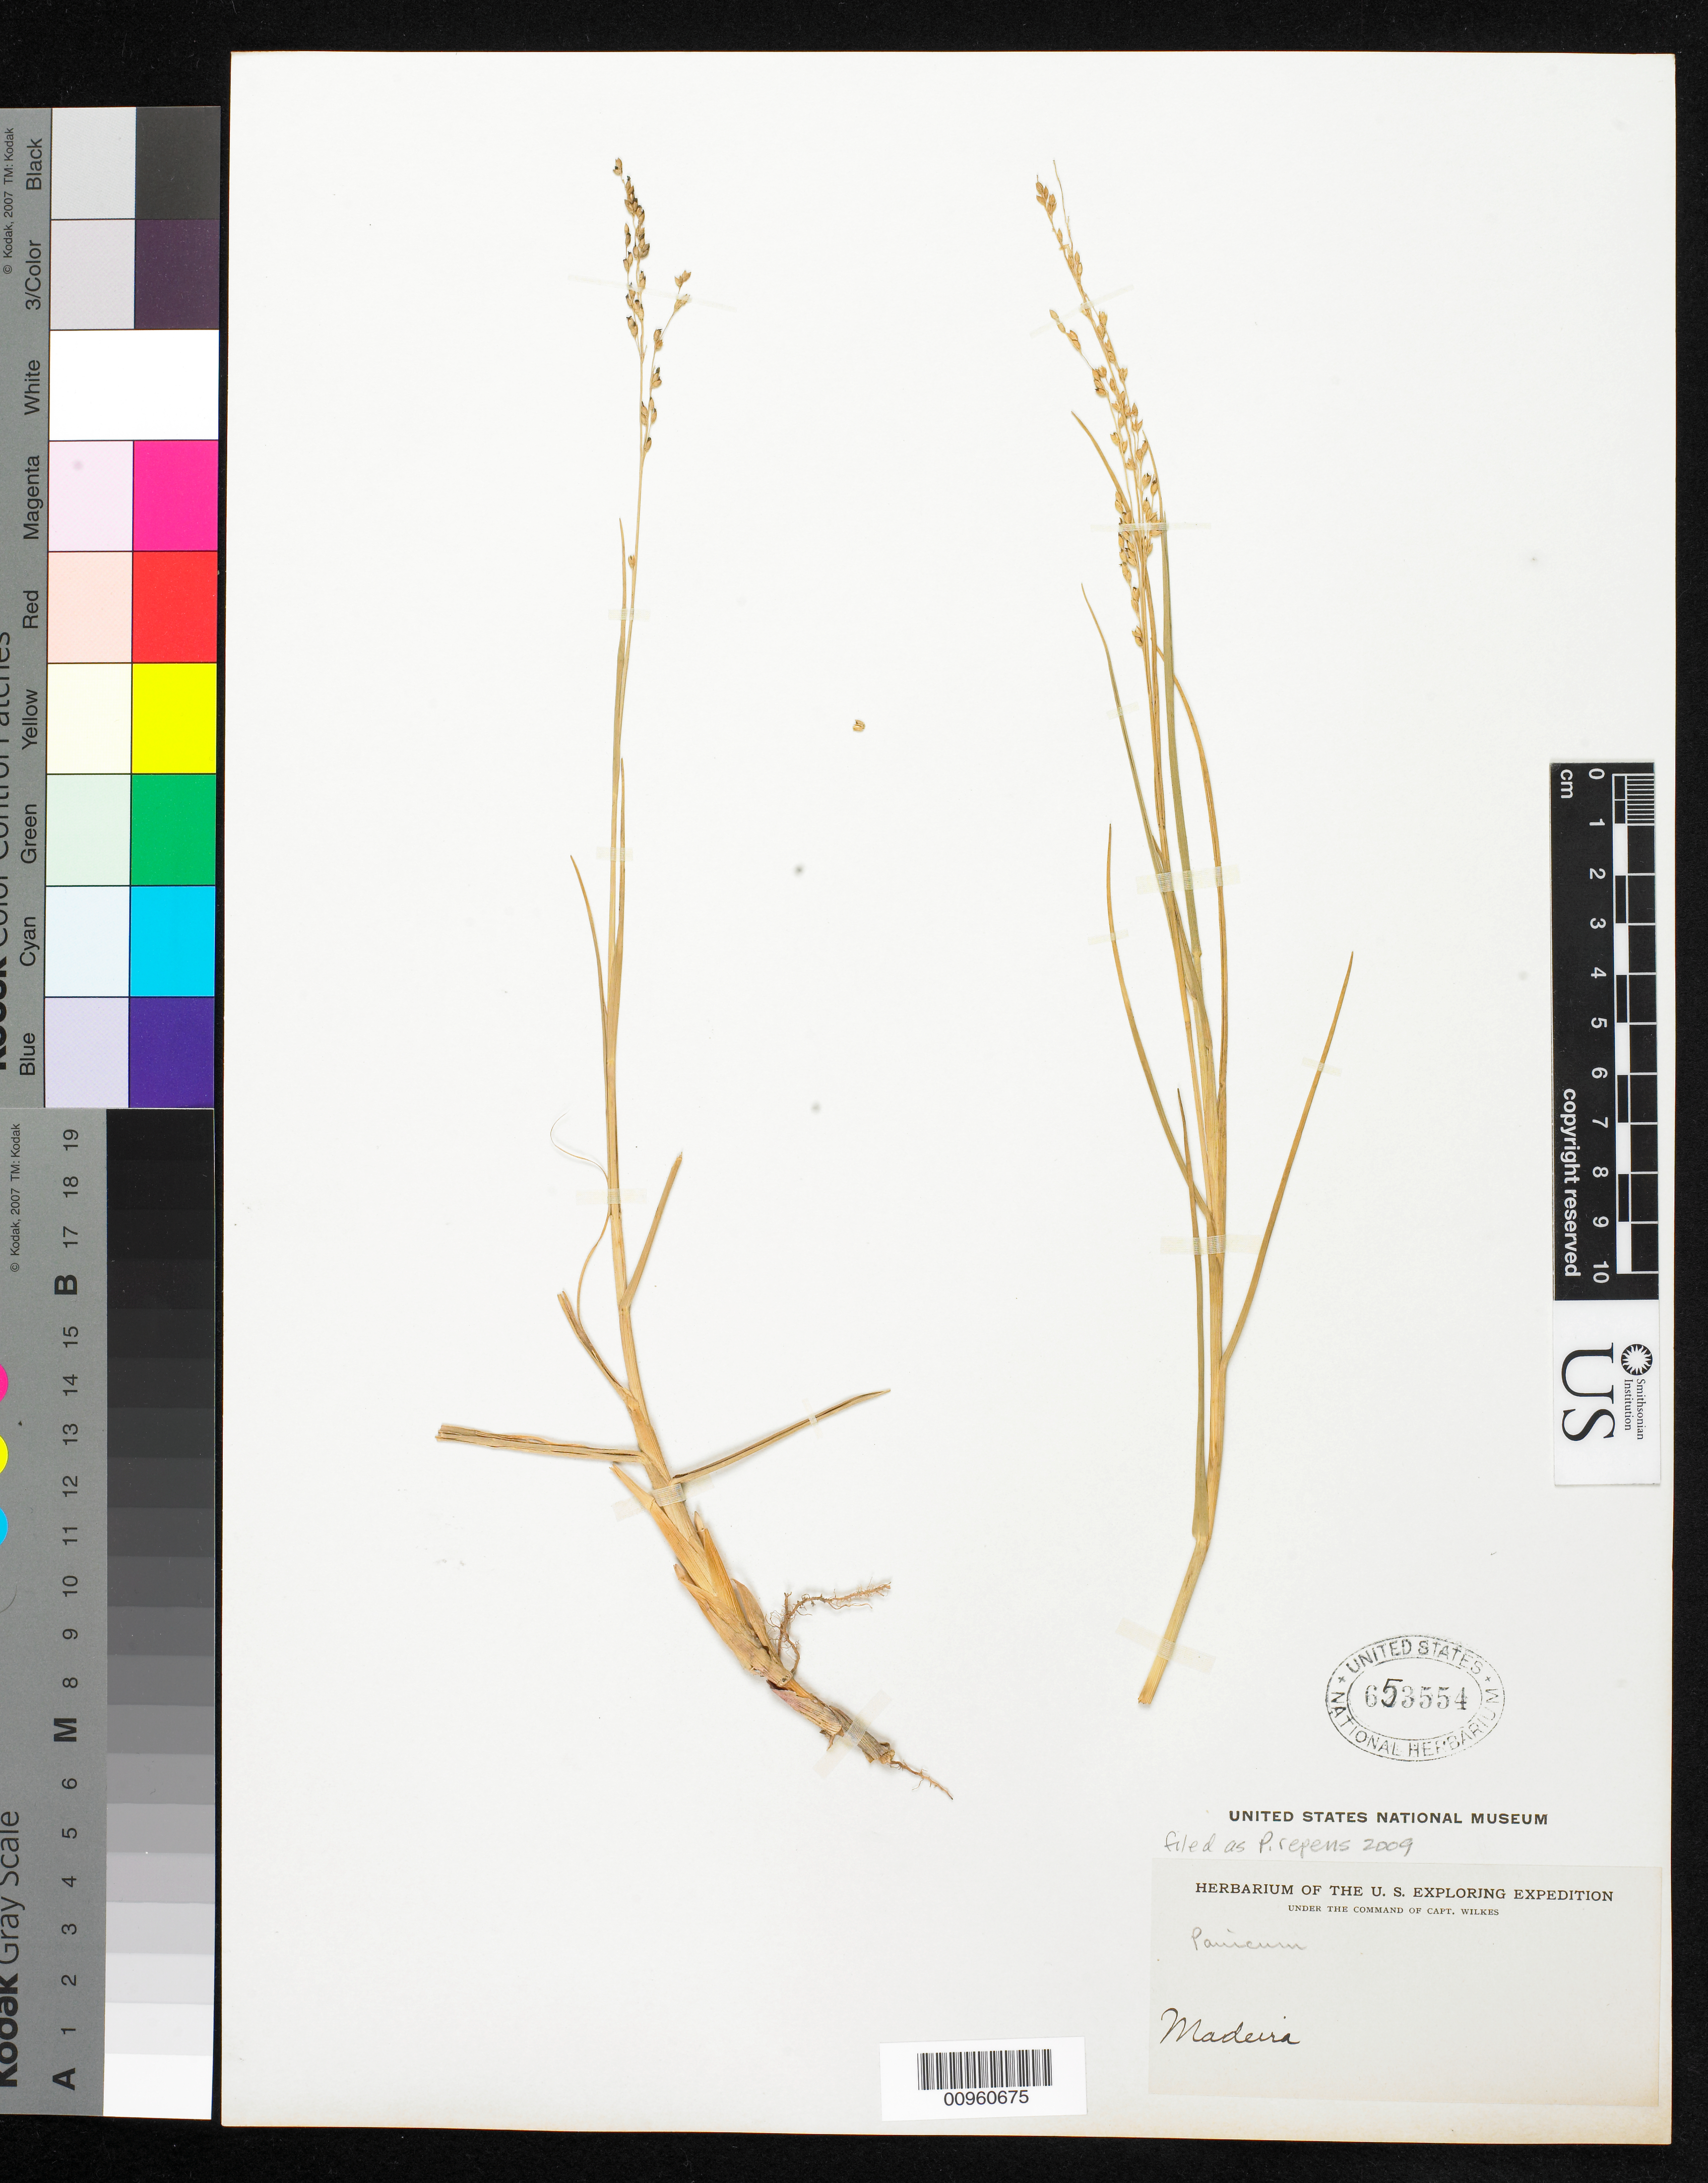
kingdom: Plantae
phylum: Tracheophyta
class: Liliopsida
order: Poales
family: Poaceae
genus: Panicum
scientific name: Panicum repens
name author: L.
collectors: Wilkes Explor. Exped.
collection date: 1838/1842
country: Portugal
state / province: Madeira (Aut. Reg.)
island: Madeira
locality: Funchal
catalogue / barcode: US 653554